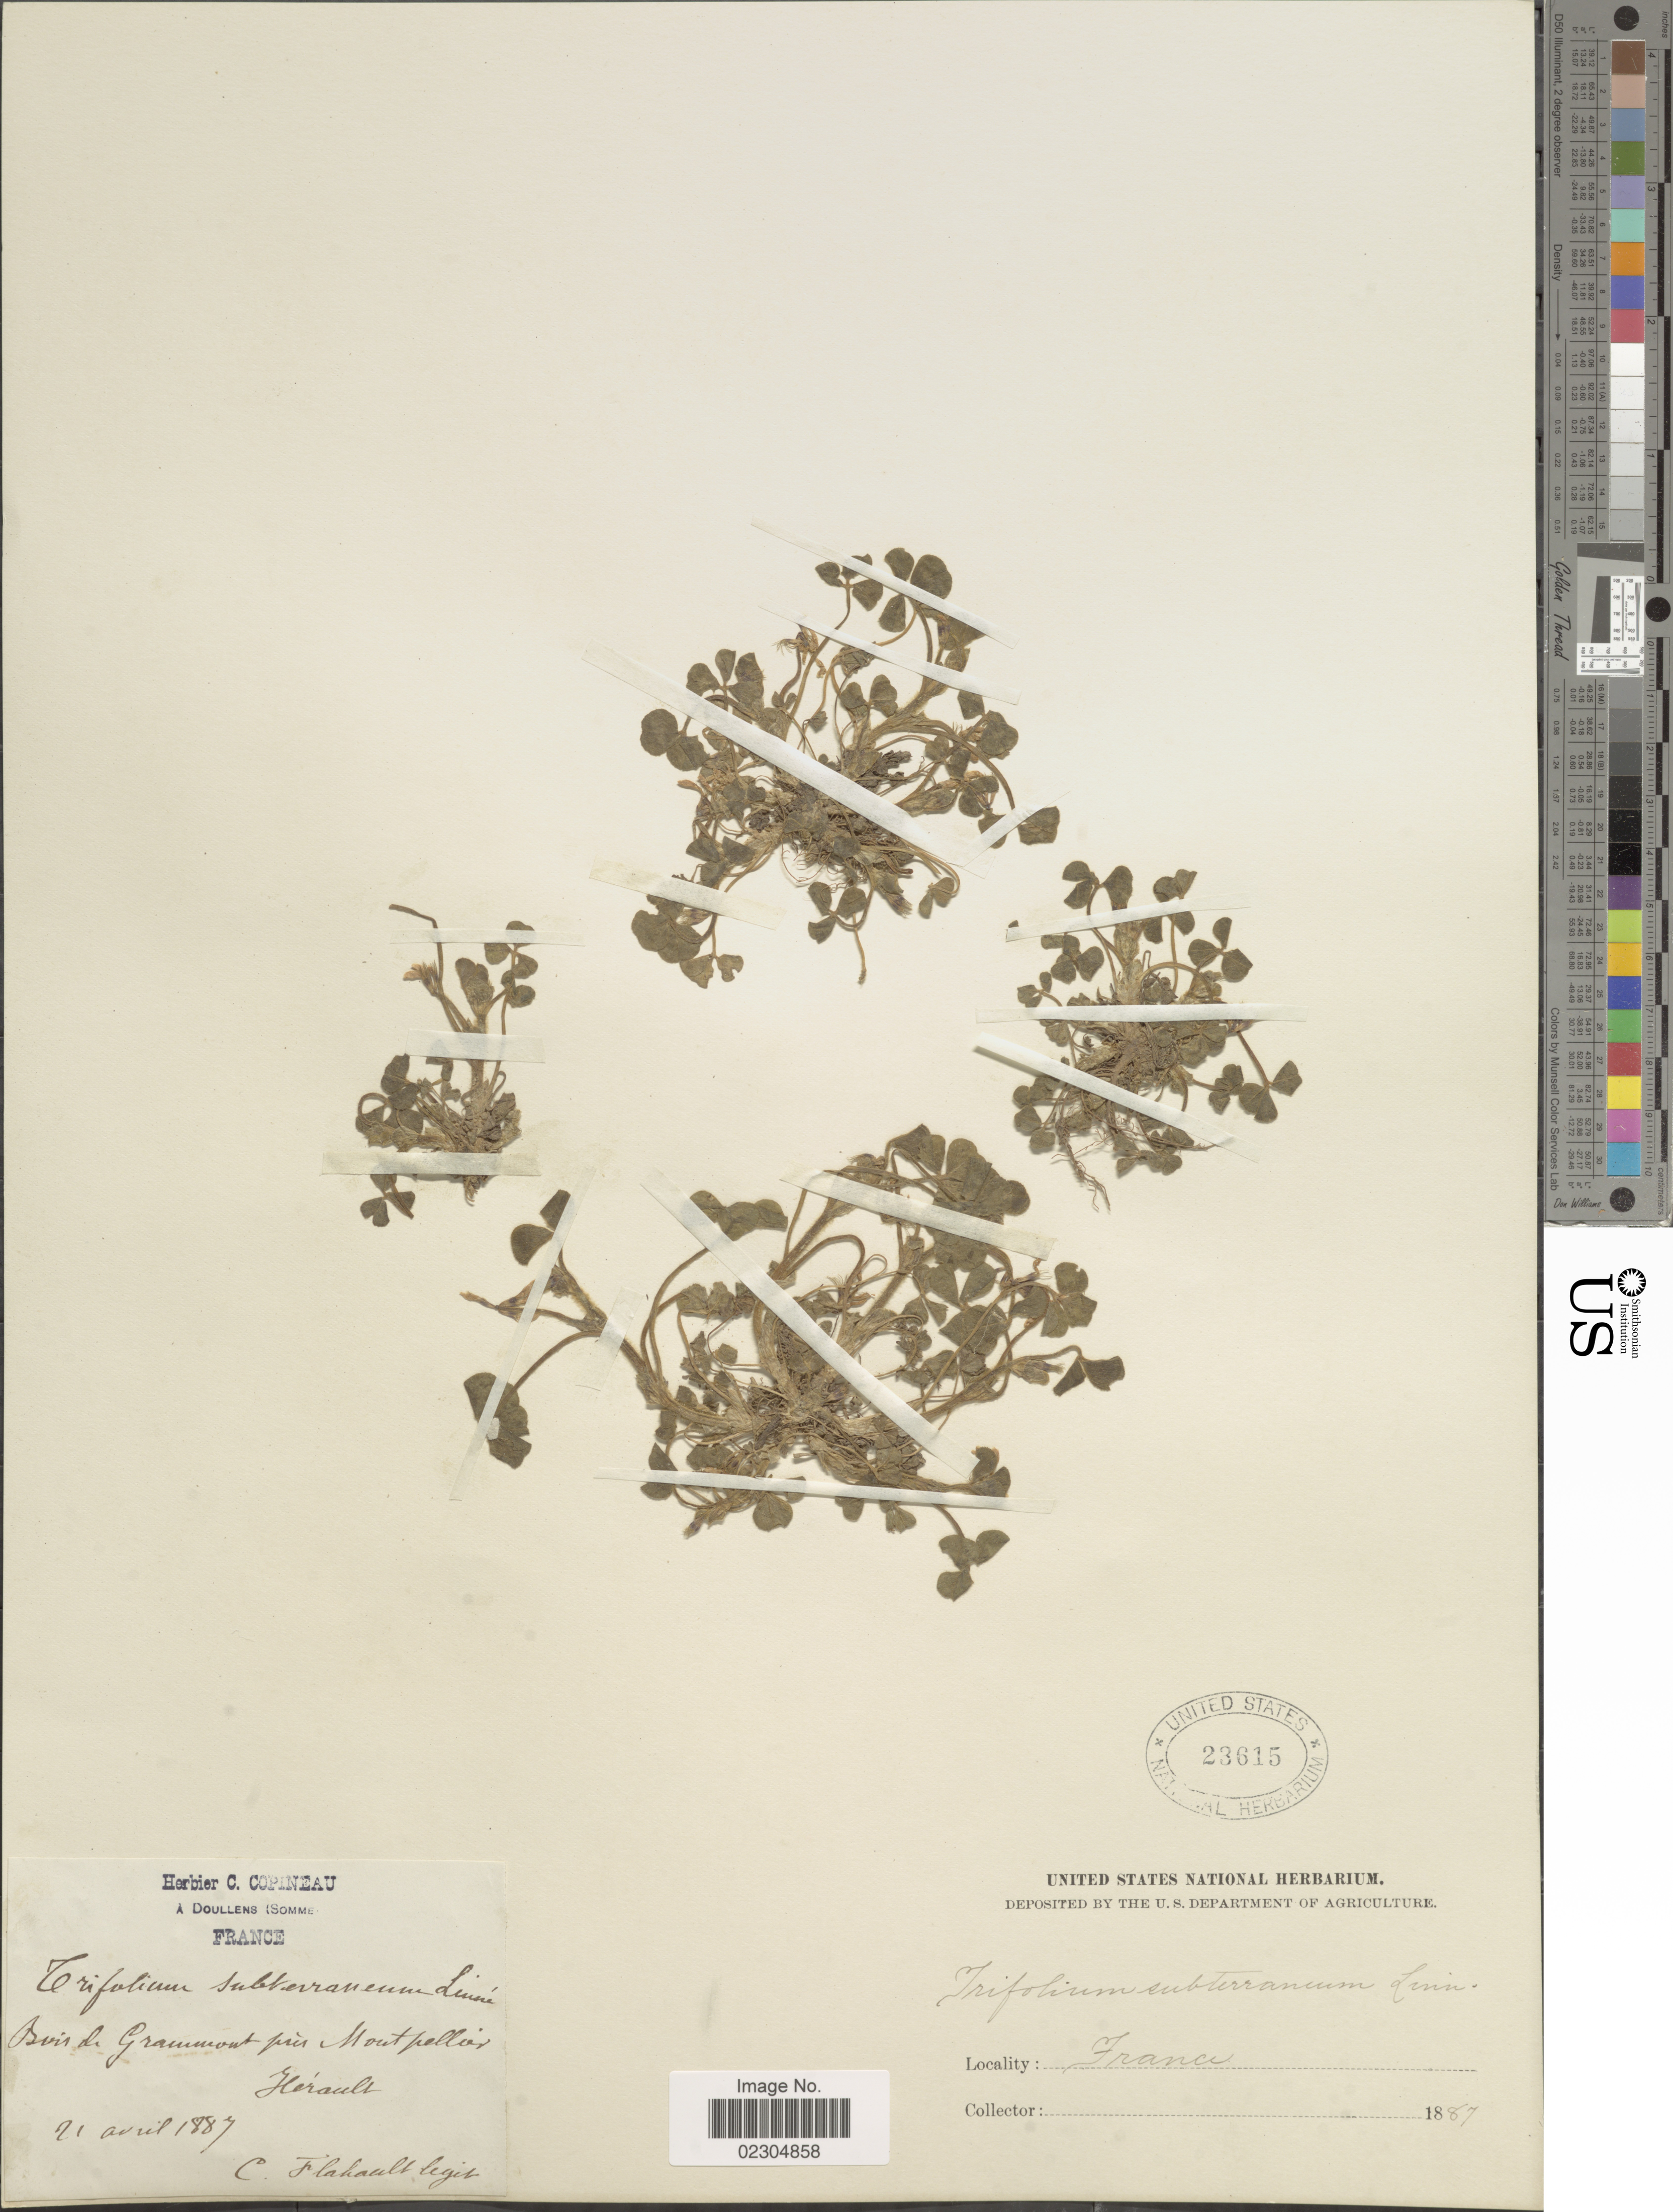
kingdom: Plantae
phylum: Tracheophyta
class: Magnoliopsida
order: Fabales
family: Fabaceae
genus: Trifolium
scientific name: Trifolium subterraneum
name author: L.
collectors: Flahault, C.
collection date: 1887-04-21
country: France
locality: Bois de Granmont pres Montpellier [interpreted] Hérault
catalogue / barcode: US 23615